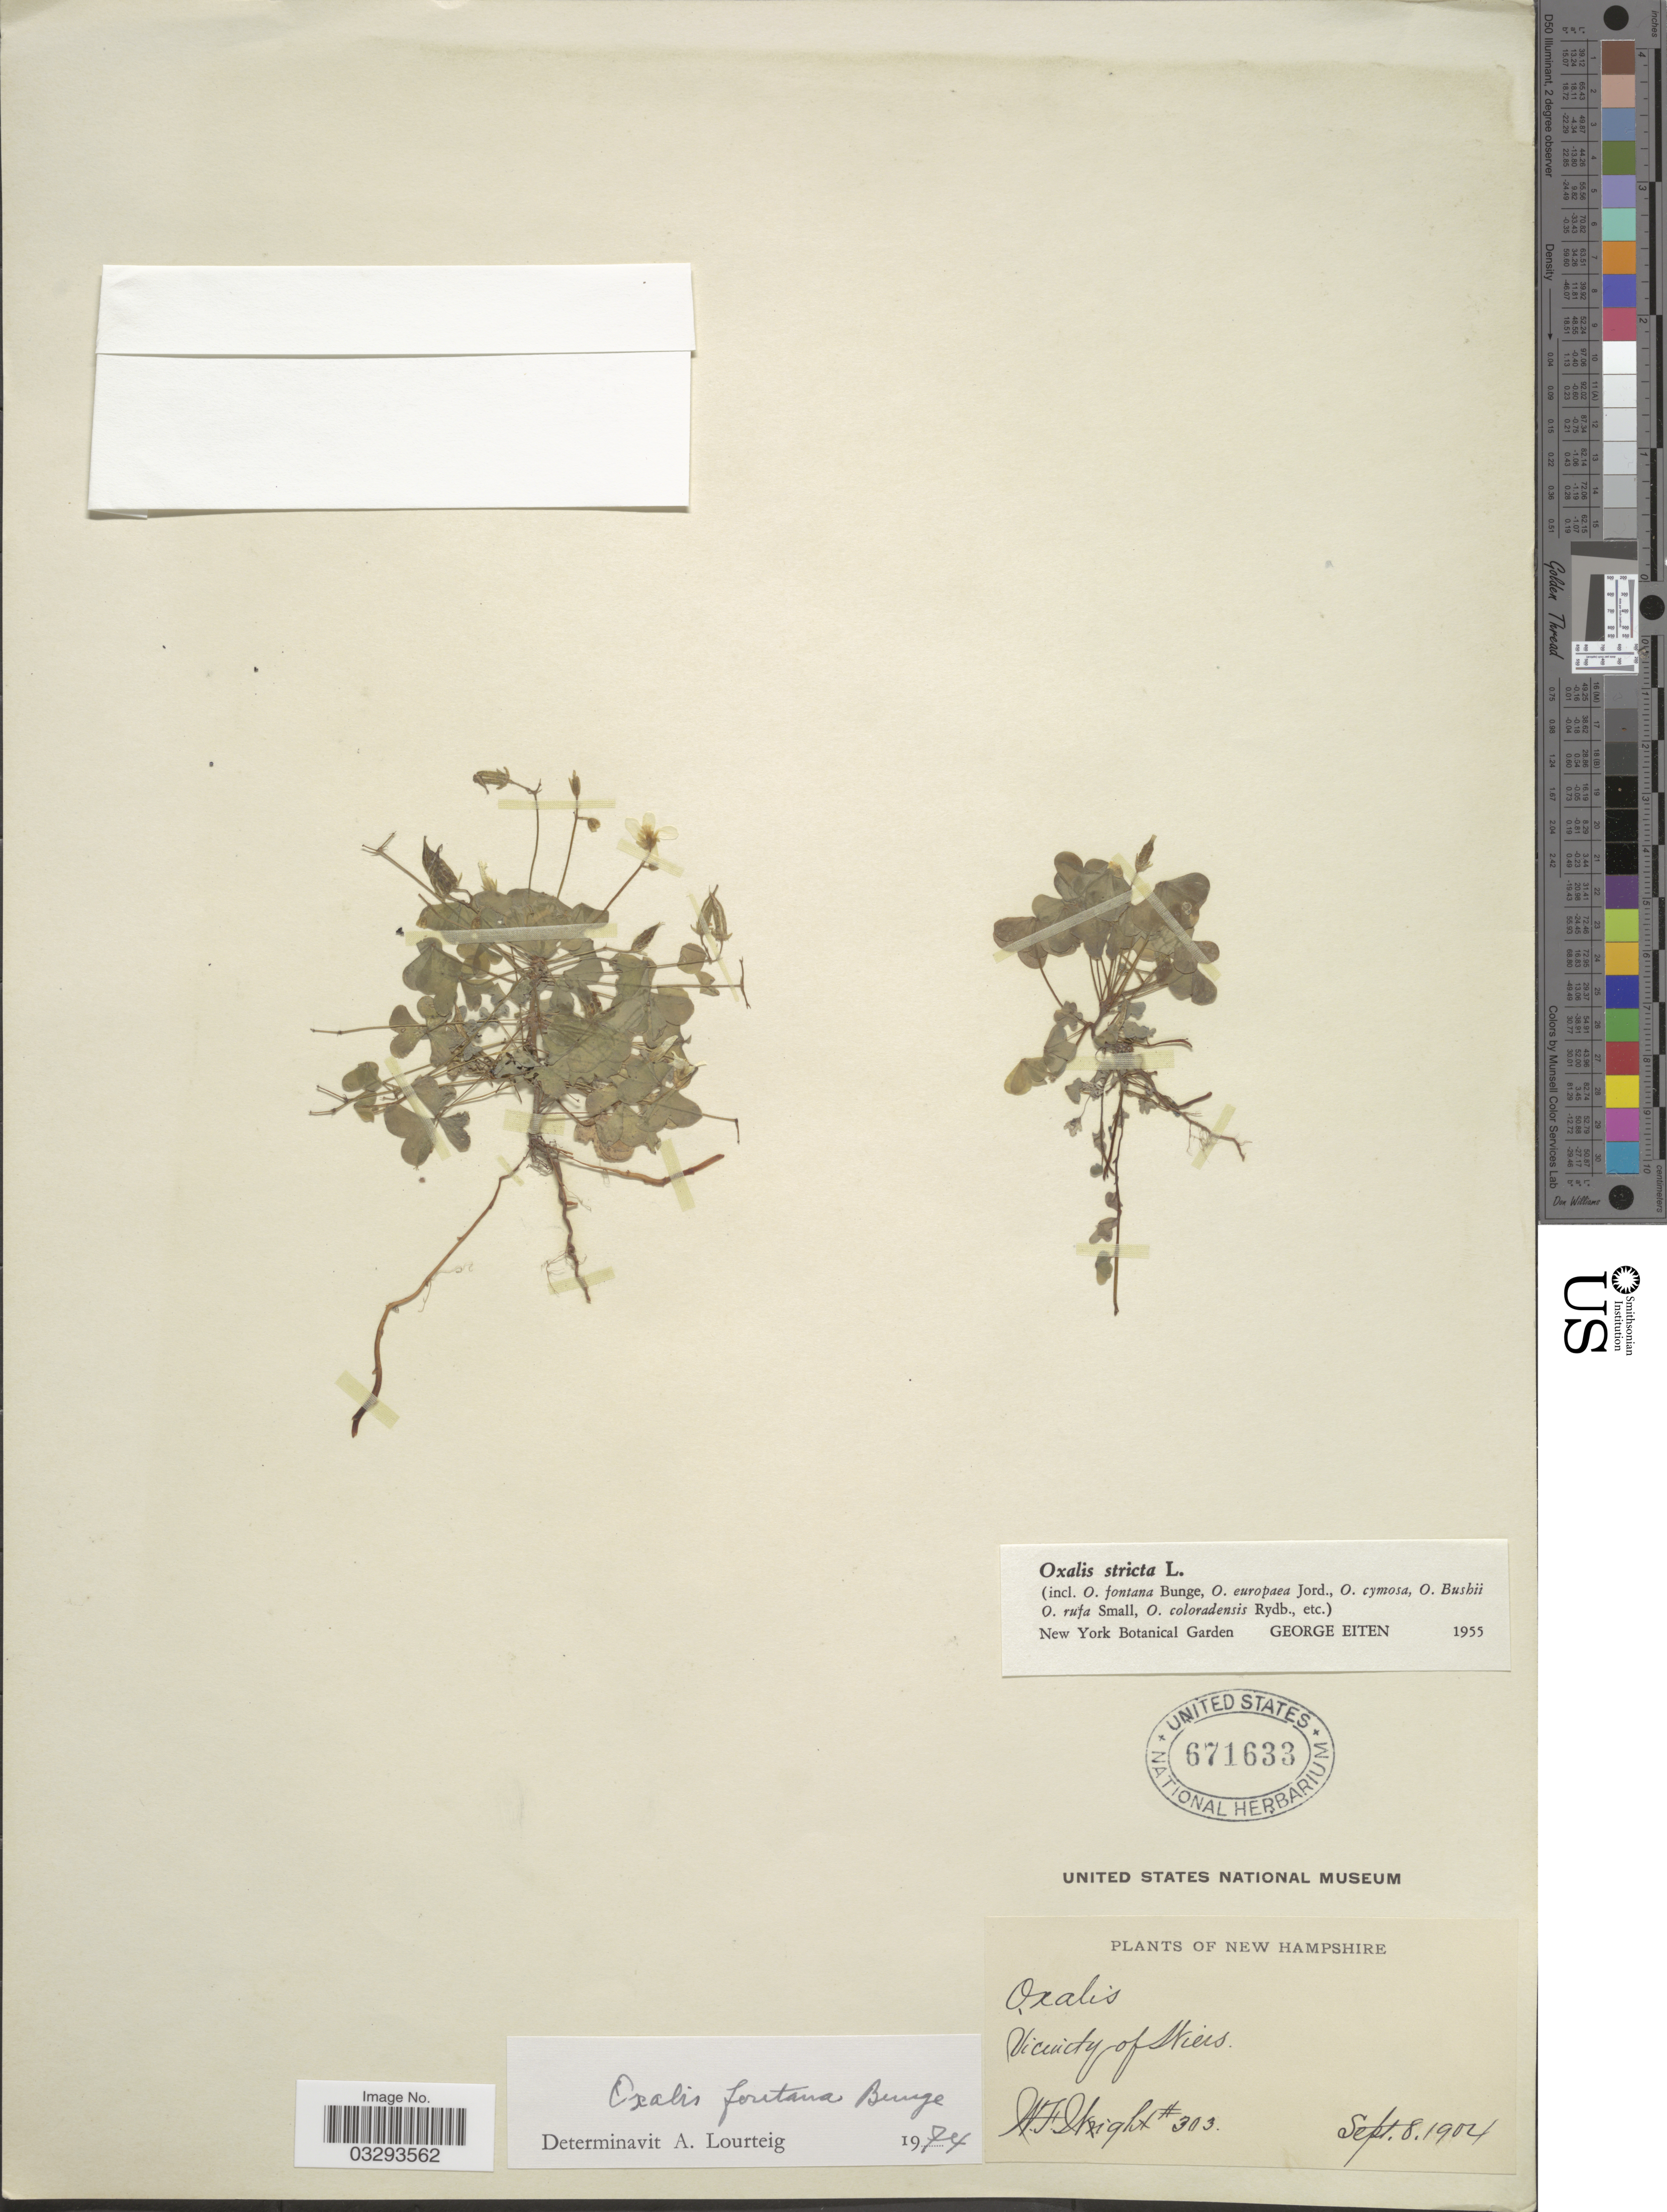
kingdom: Plantae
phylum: Tracheophyta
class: Magnoliopsida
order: Oxalidales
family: Oxalidaceae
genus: Oxalis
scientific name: Oxalis fontana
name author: Bunge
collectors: W. F. Wright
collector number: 303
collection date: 1902-09-08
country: United States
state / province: New Hampshire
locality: Vicinity of Wiers.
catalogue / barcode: US 671633